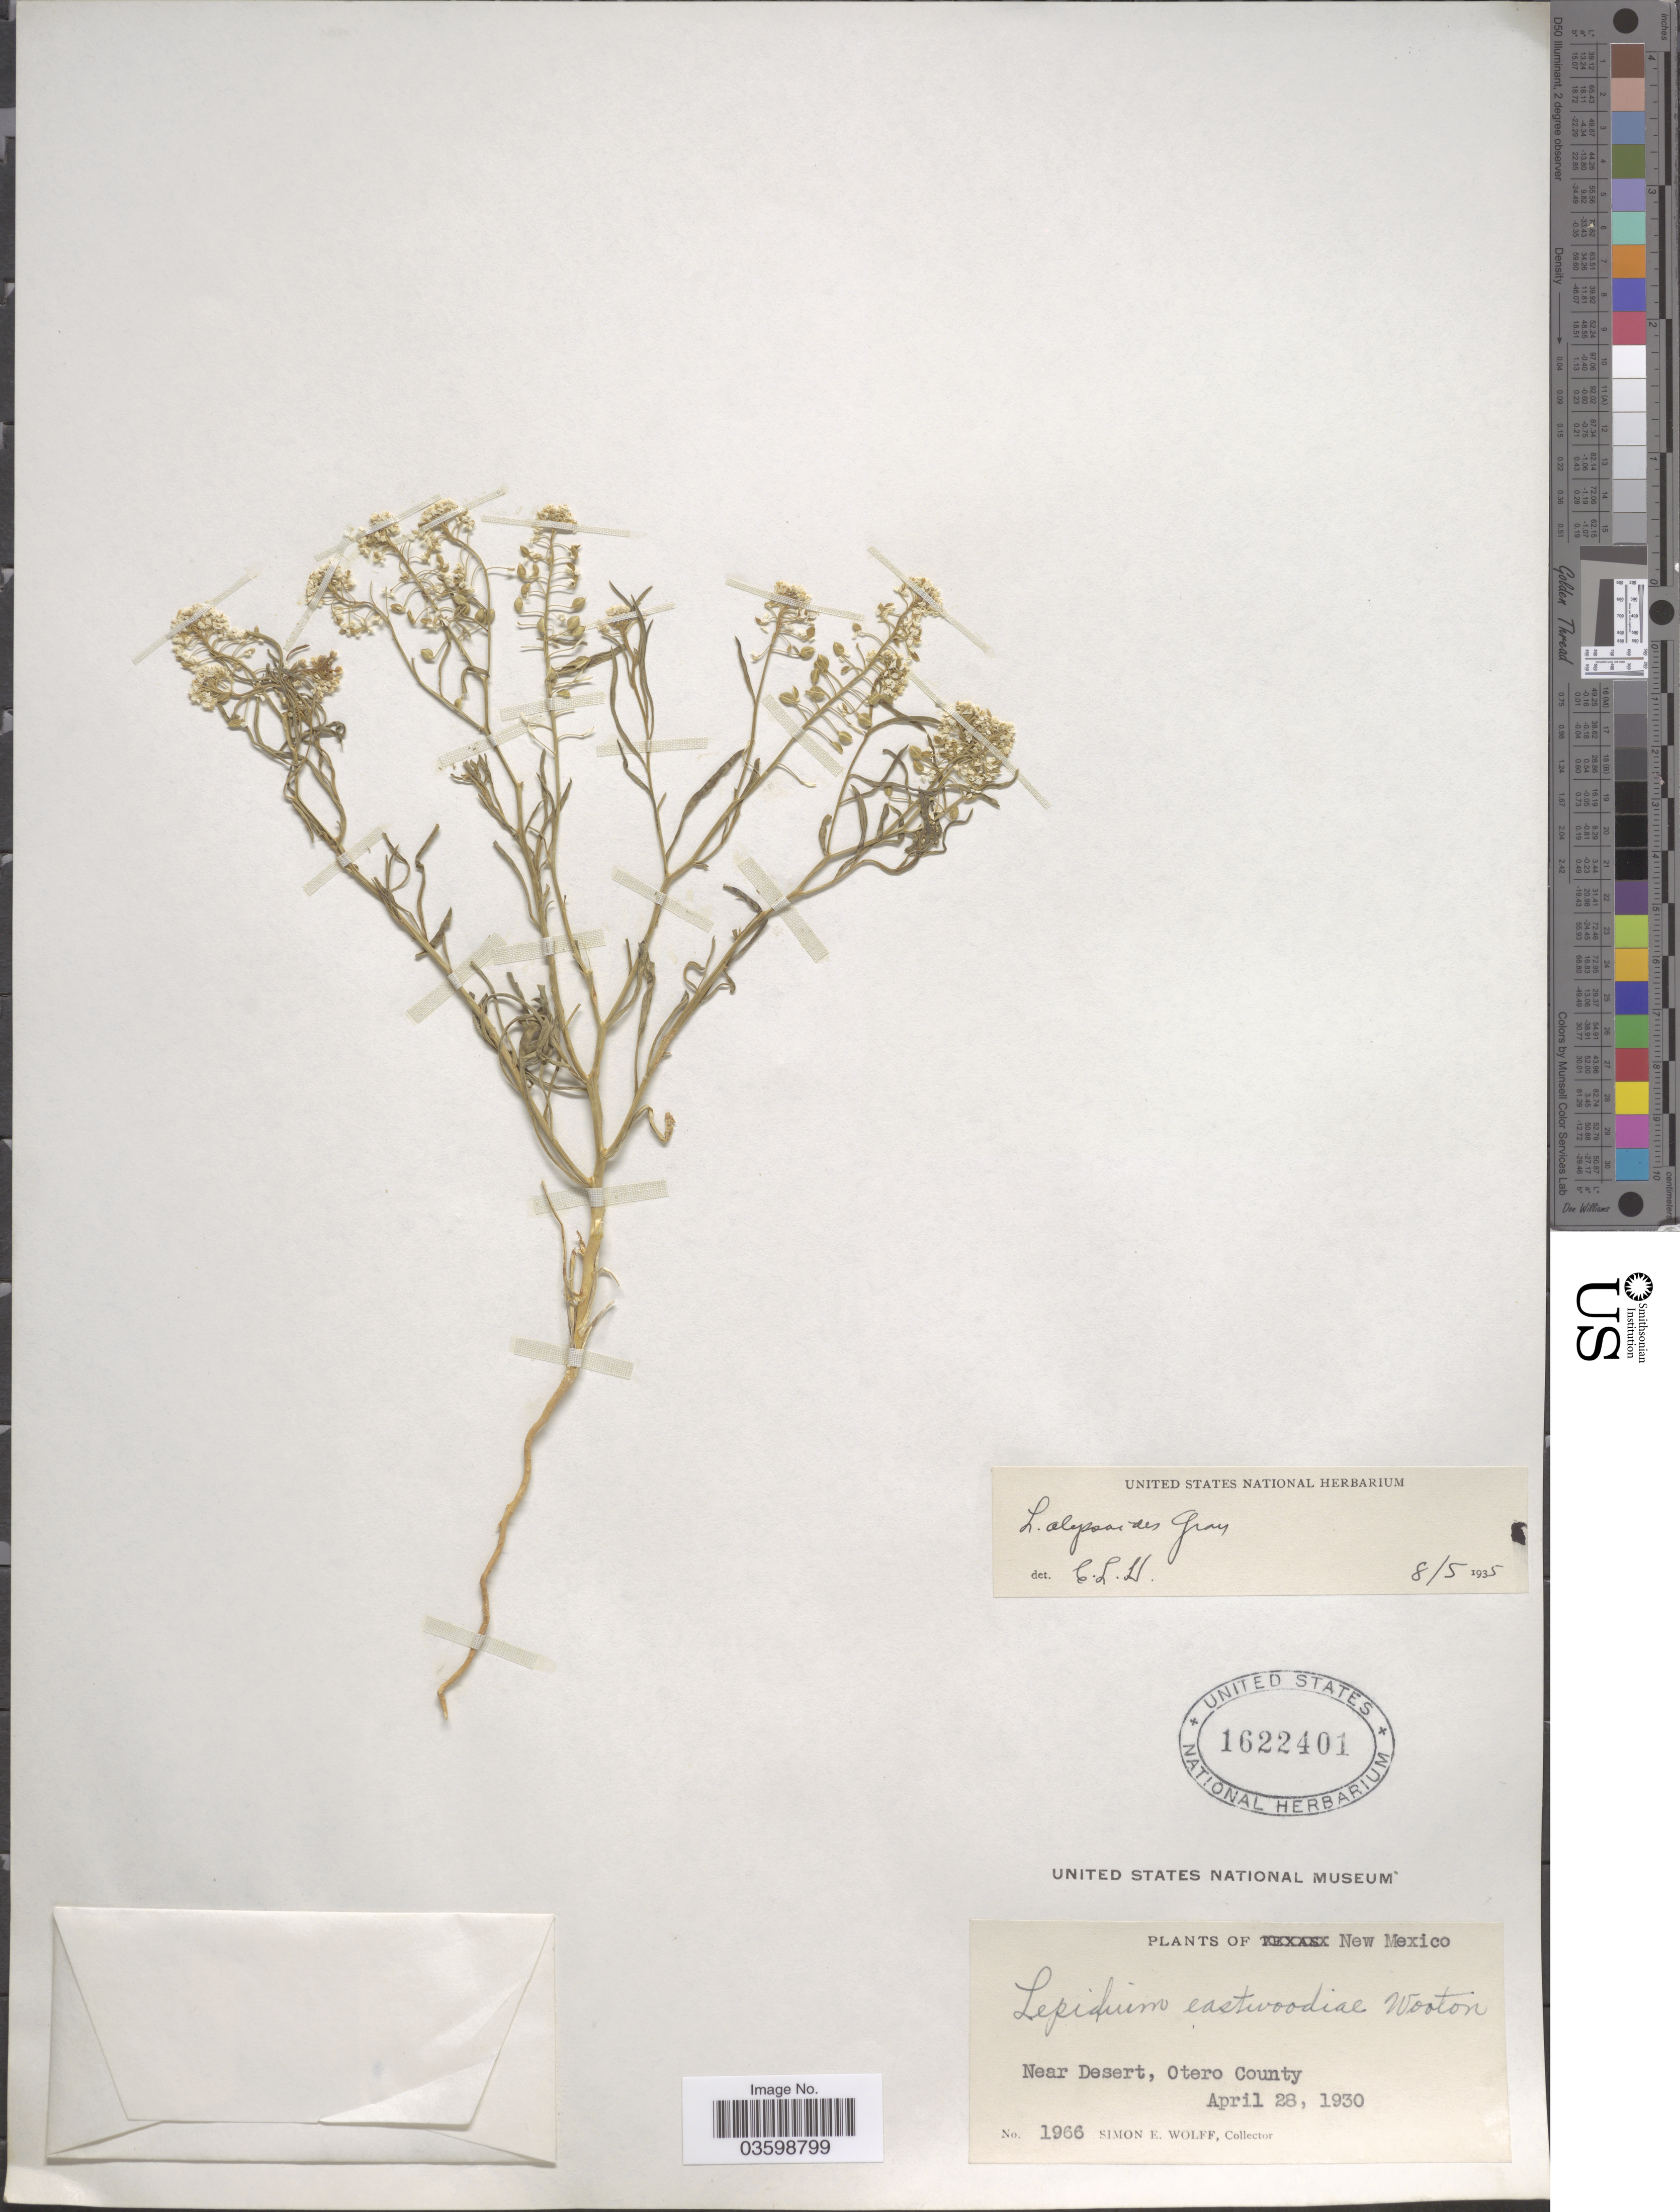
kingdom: Plantae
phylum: Tracheophyta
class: Magnoliopsida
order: Brassicales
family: Brassicaceae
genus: Lepidium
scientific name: Lepidium montanum var. alyssoides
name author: (A. Gray) M.E. Jones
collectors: S. E. Wolff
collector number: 1966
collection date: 1930-04-28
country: United States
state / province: New Mexico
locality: Near Desert, Otero County.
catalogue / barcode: US 1622401